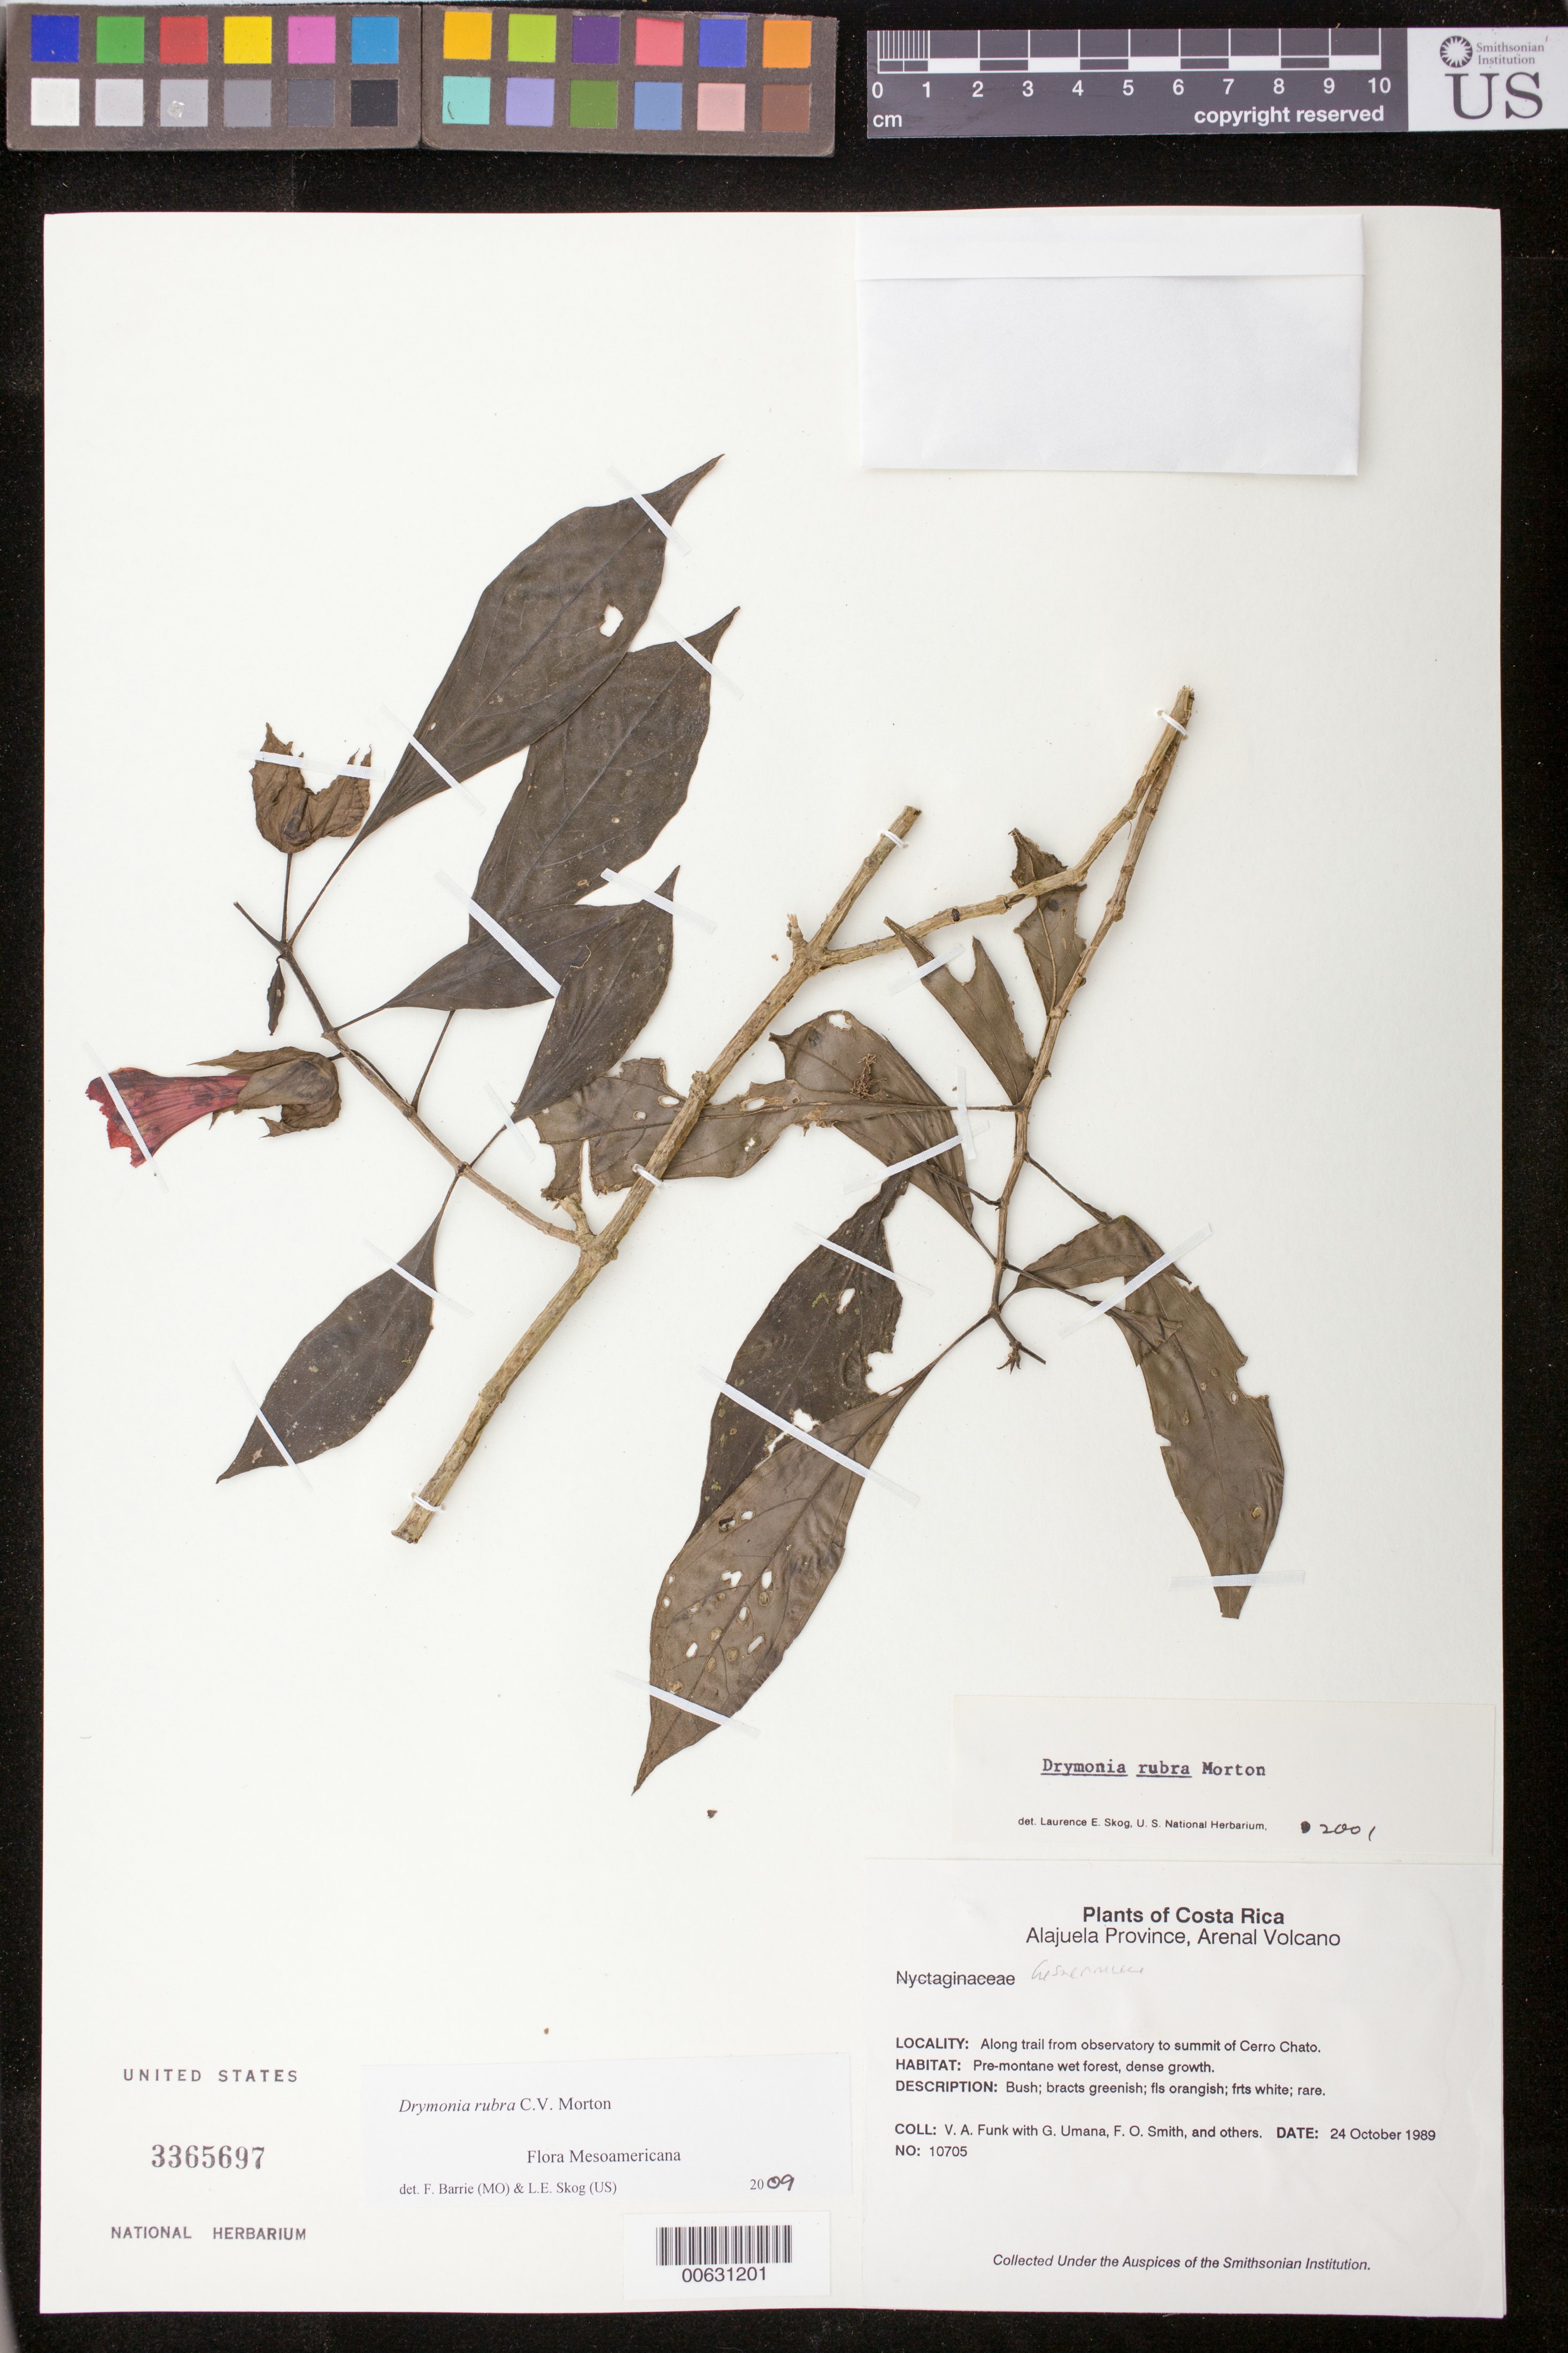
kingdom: Plantae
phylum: Tracheophyta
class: Magnoliopsida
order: Lamiales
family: Gesneriaceae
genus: Drymonia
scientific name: Drymonia rubra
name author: C.V. Morton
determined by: Skog, Laurence E.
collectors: V. Funk, G. Umana, F. Smith & et al.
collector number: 10705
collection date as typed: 24 Oct 1989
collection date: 1989-10-24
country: Costa Rica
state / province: Alajuela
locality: Arenal Volcano; along trail from observatory to summit of Cerro Chato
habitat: Pre-montane wet forest, dense growth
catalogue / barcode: US 3365697